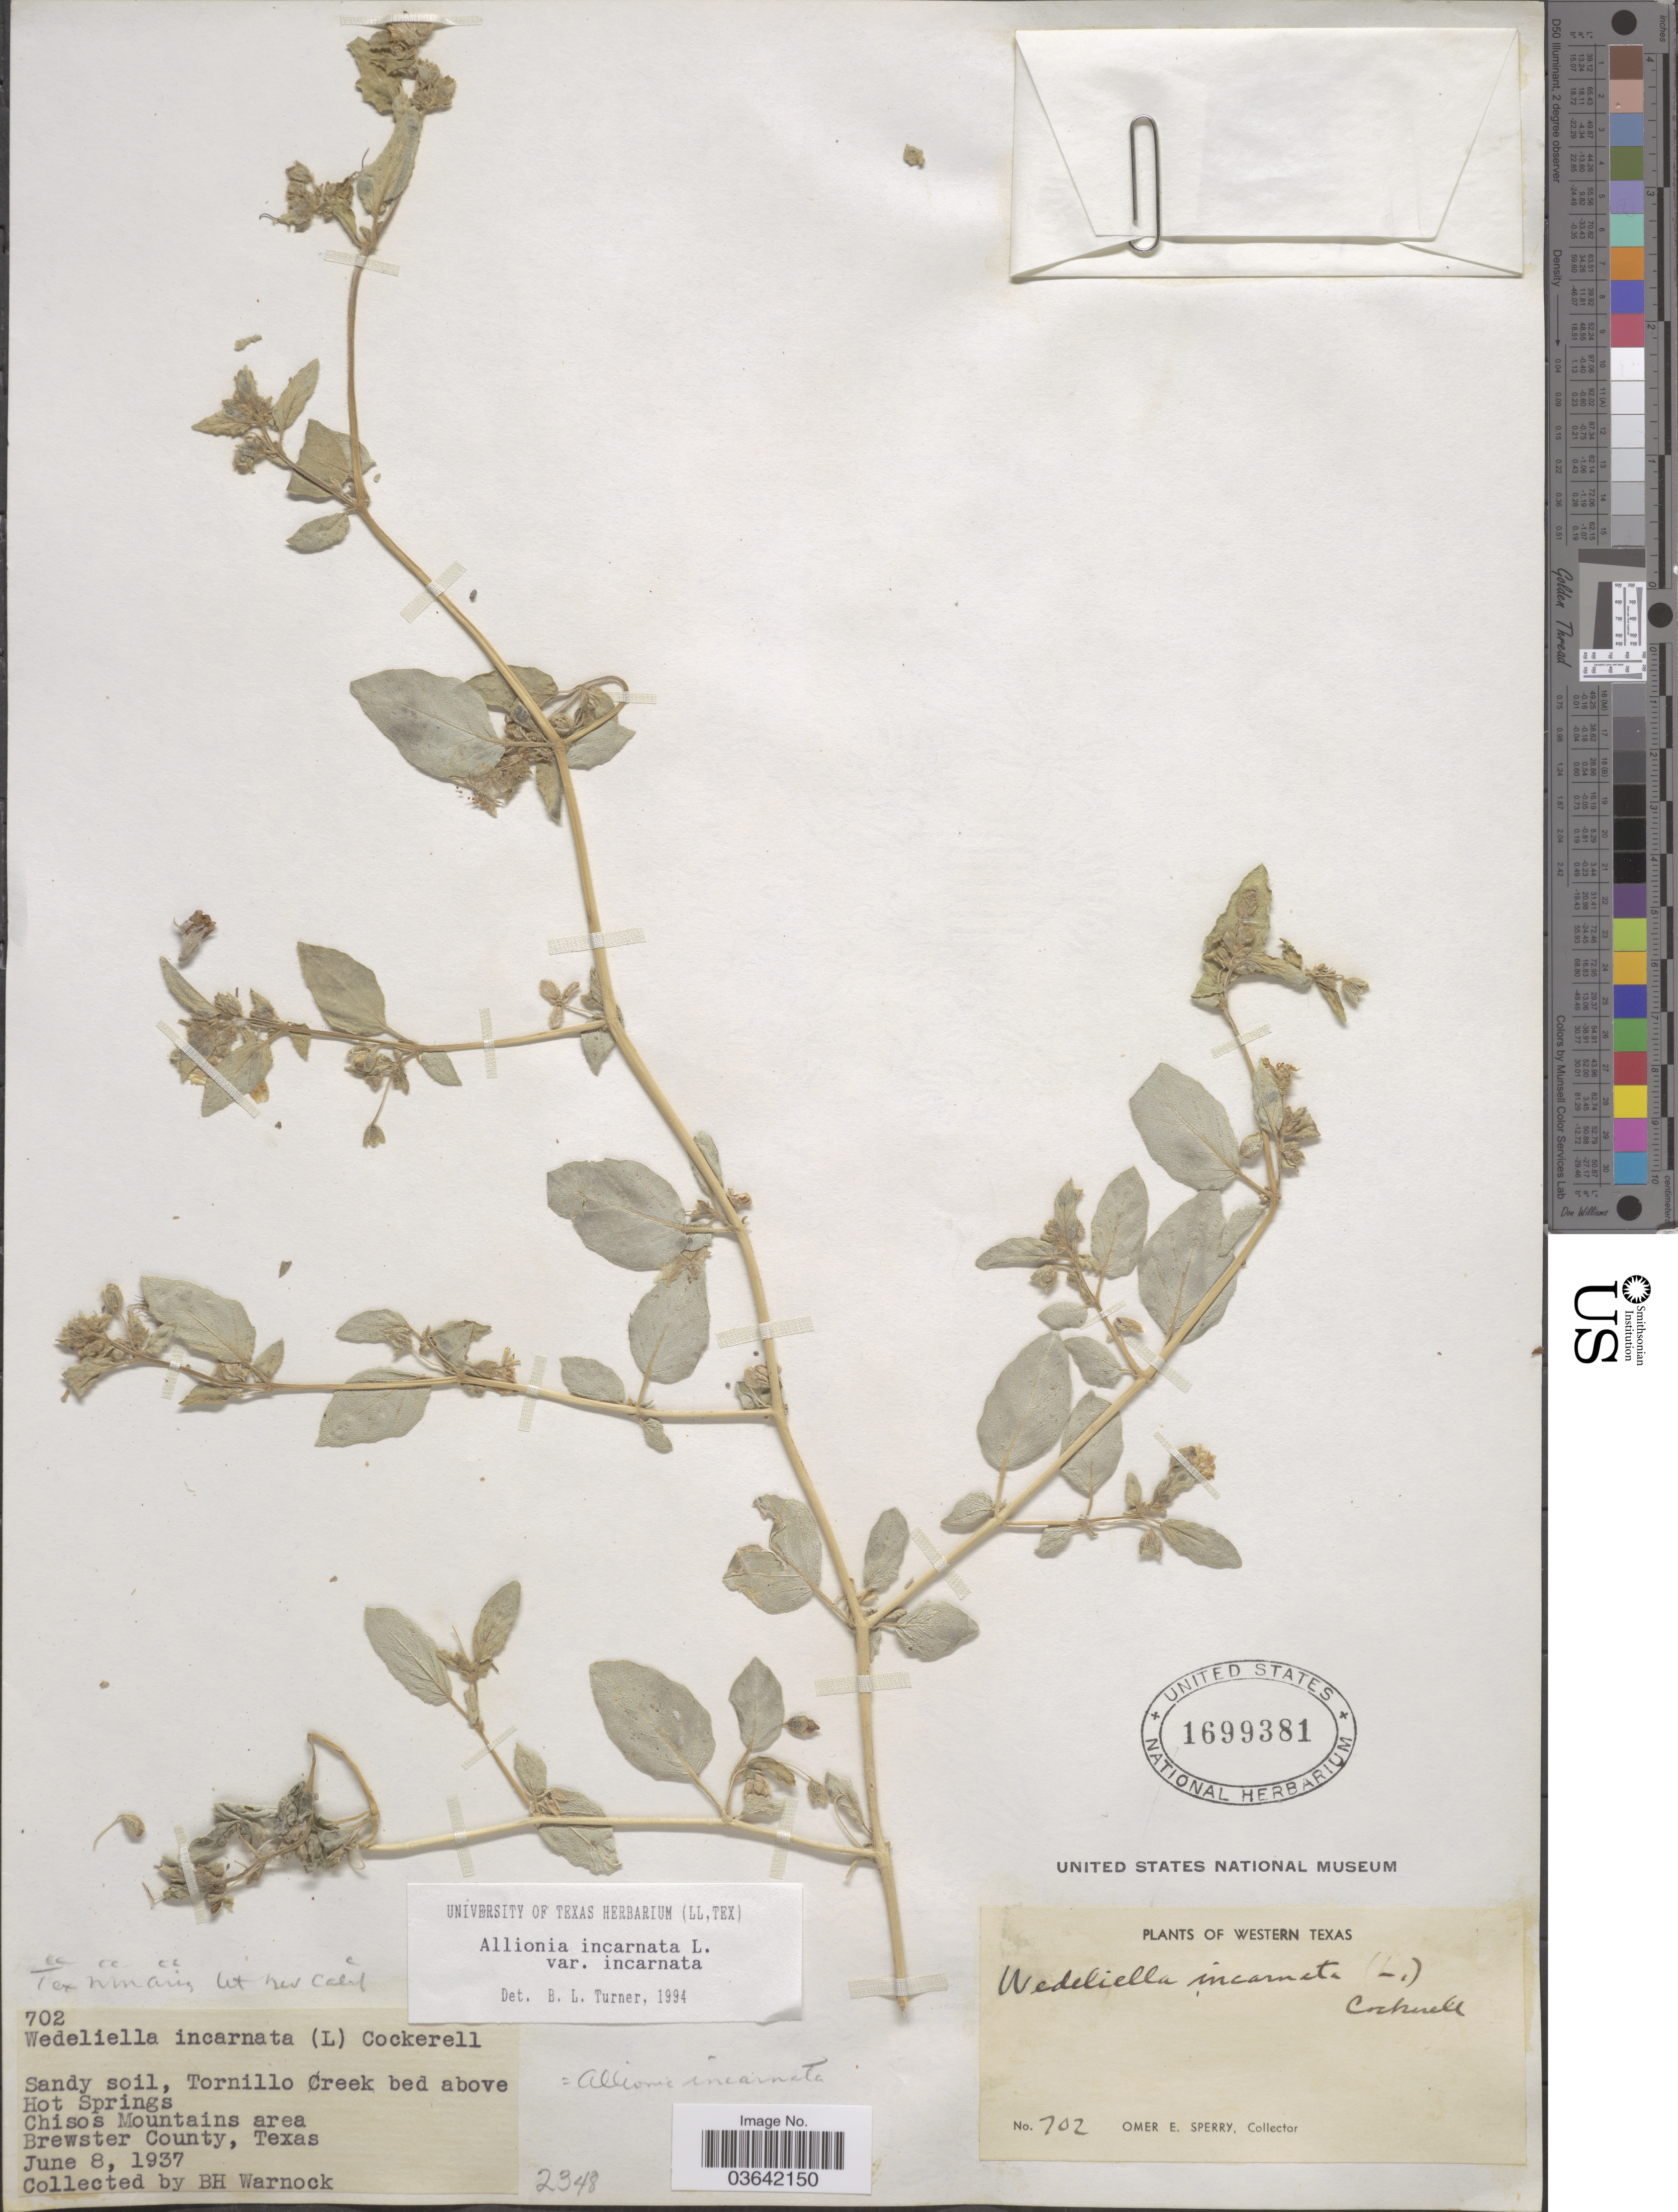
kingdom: Plantae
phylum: Tracheophyta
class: Magnoliopsida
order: Caryophyllales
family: Nyctaginaceae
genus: Allionia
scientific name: Allionia incarnata var. incarnata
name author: L.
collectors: B. H. Warnock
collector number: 702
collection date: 1937-06-08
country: United States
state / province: Texas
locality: Sandy soil, Tornillo Creek bed above Hot Springs. Chisos Mountains area. Brewster County. Western Texas.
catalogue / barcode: US 1699381